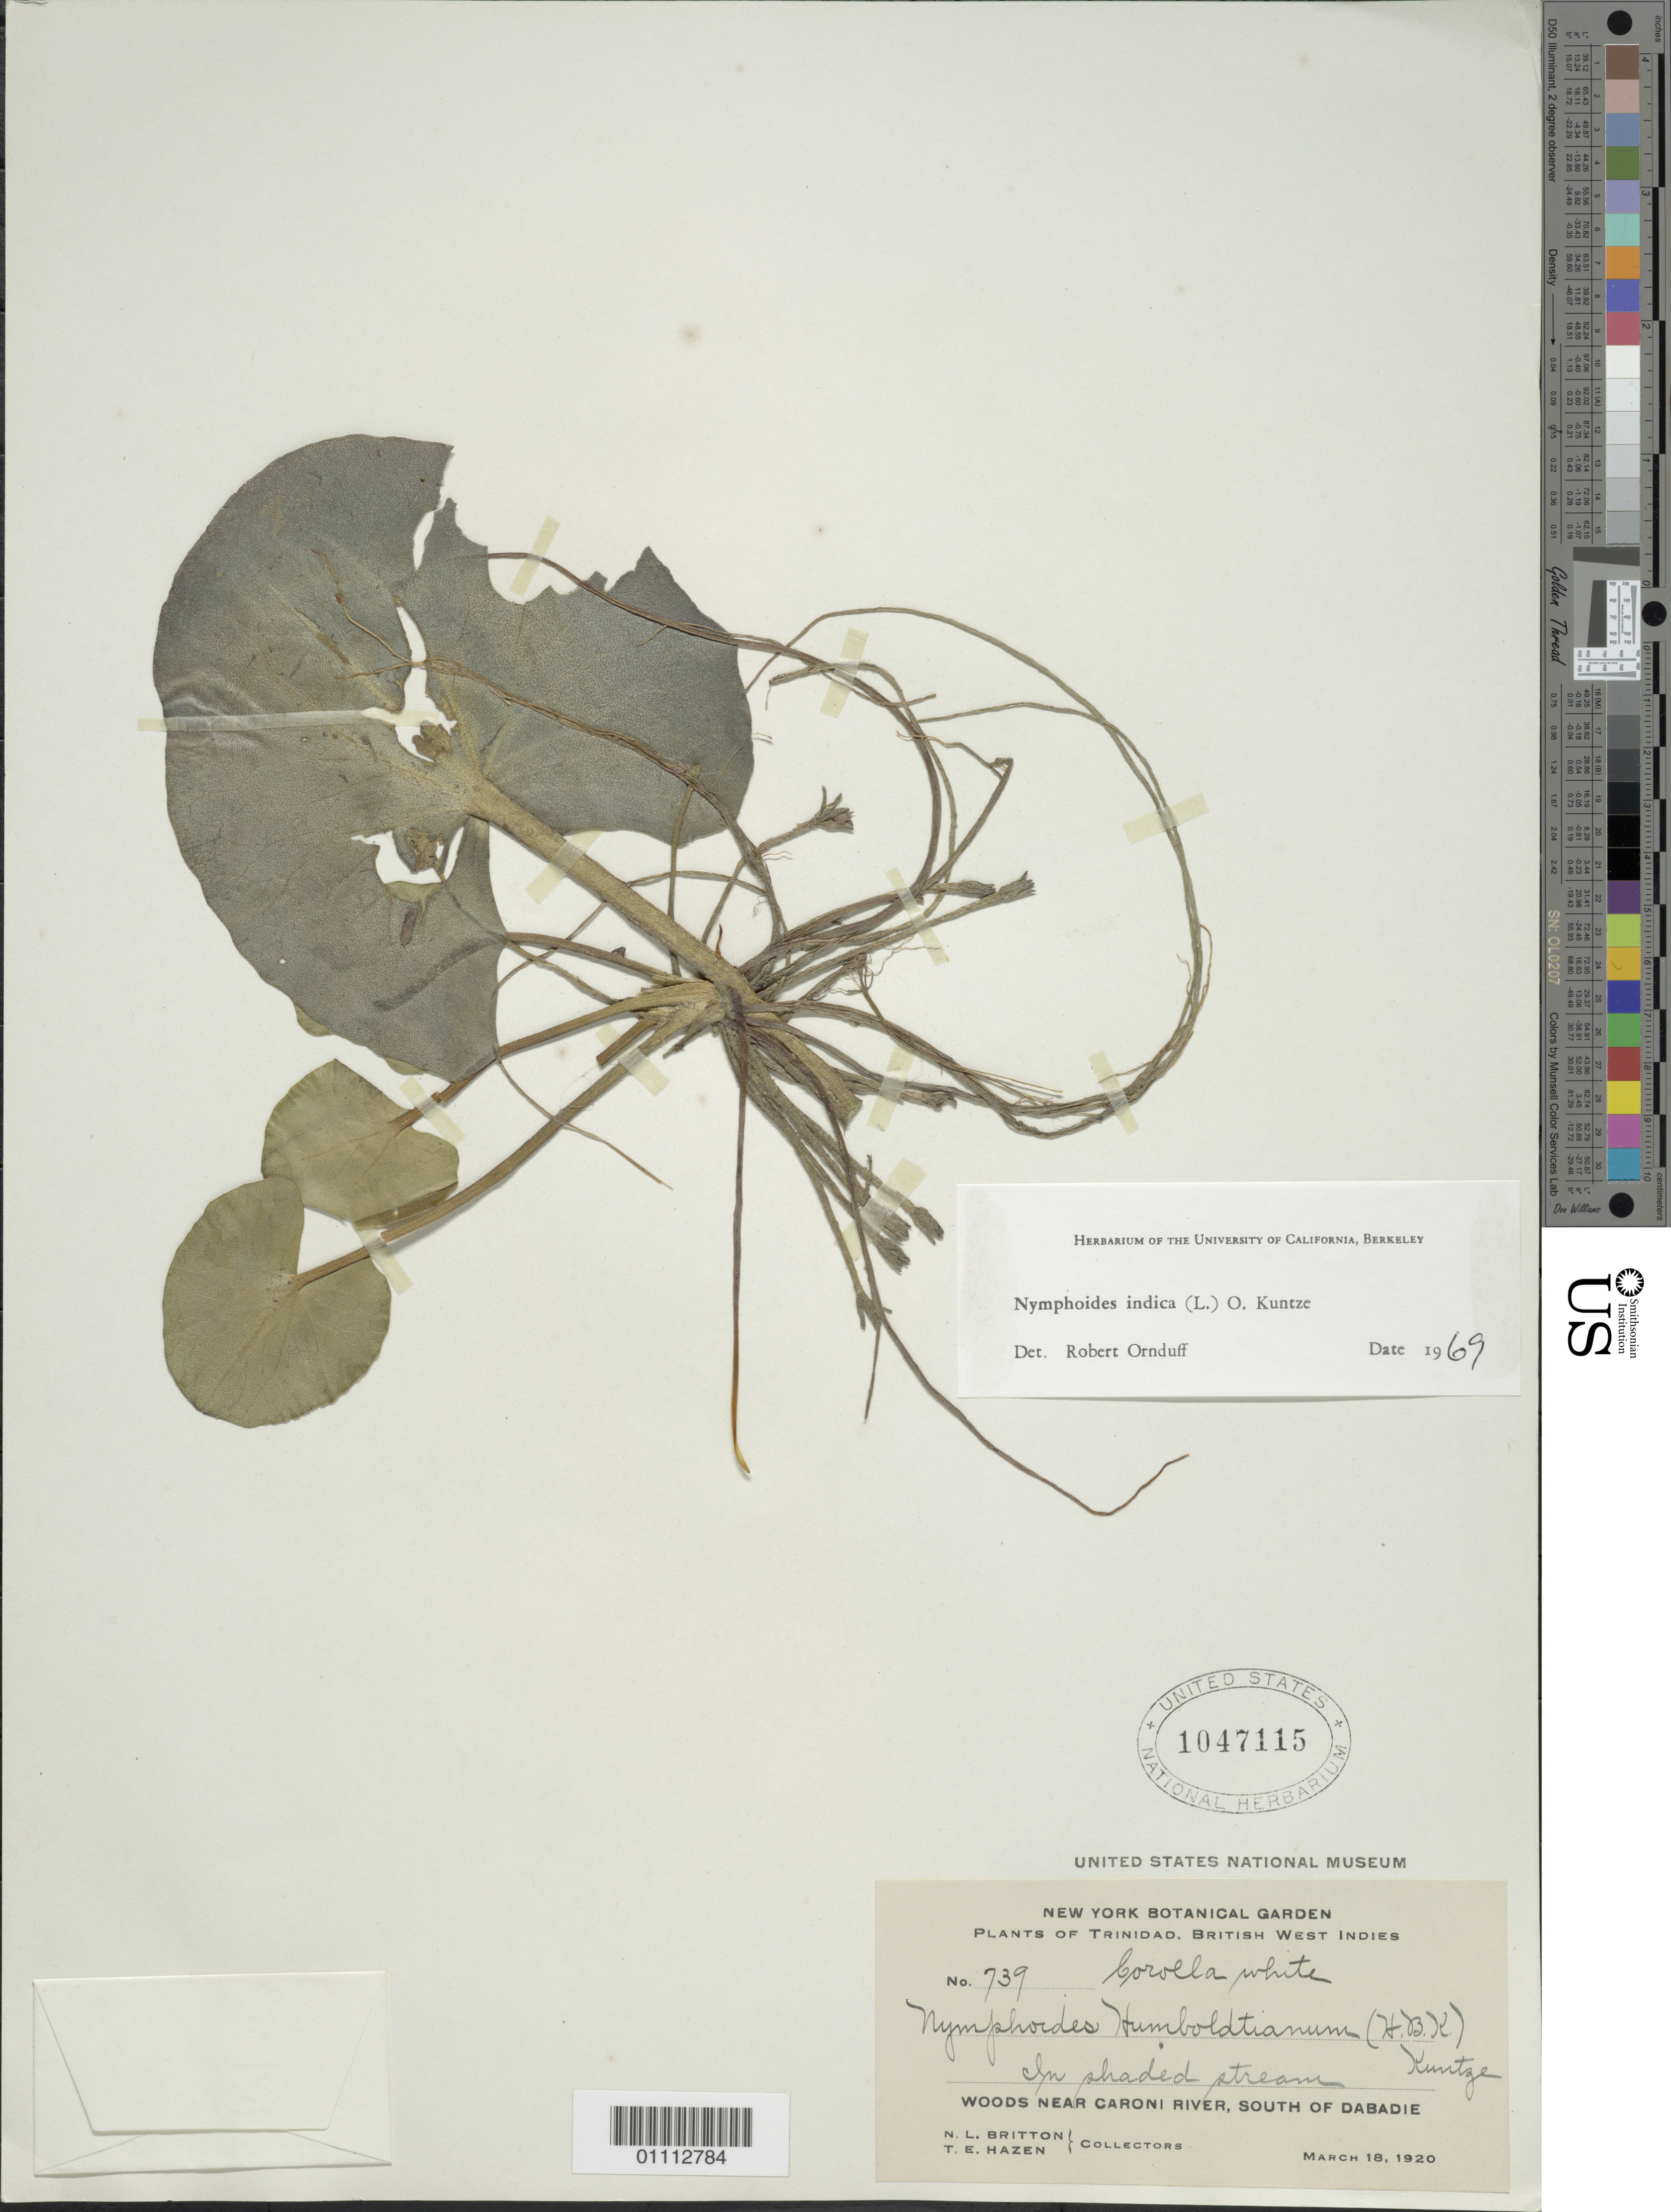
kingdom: Plantae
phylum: Tracheophyta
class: Magnoliopsida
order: Asterales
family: Menyanthaceae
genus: Nymphoides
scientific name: Nymphoides indica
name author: (L.) Kuntze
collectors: N. Britton & T. E. Hazen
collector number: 739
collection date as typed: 18 Mar 1920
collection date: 1920-03-18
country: Trinidad and Tobago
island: Trinidad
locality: Woods near Caroni River, S of Dabadie. In shaded stream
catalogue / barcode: US 1047115